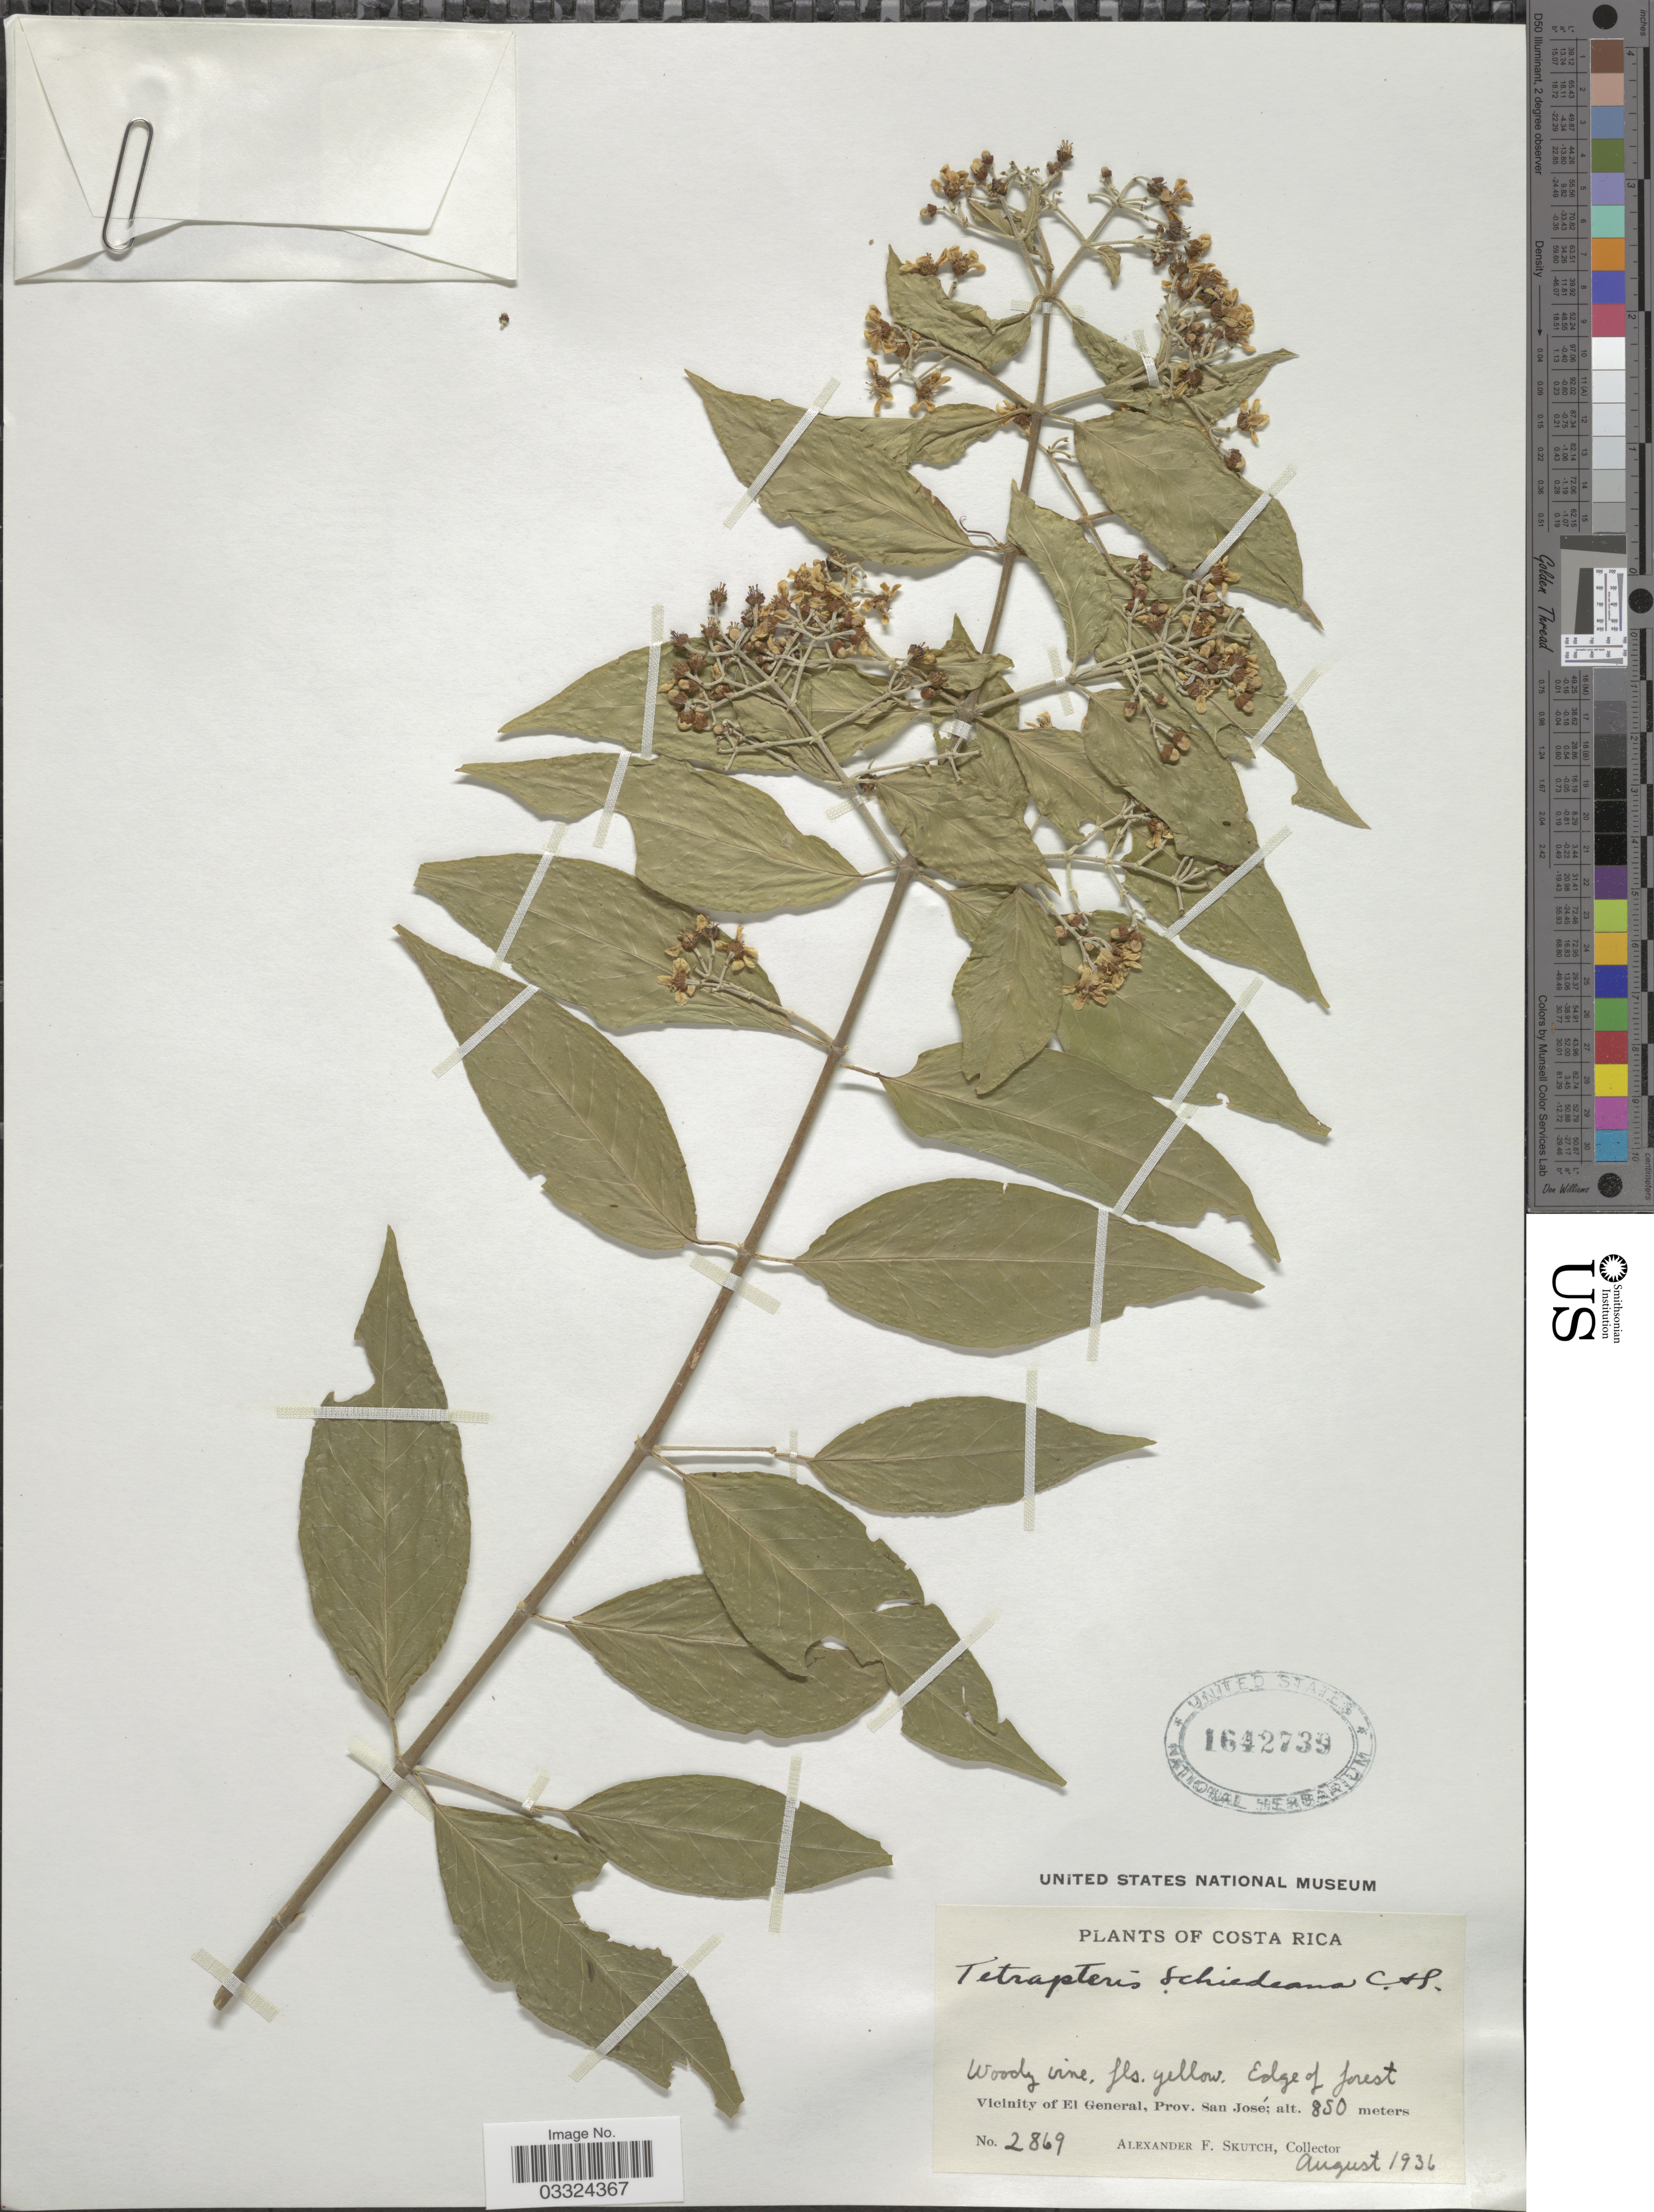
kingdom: Plantae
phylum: Tracheophyta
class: Magnoliopsida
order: Malpighiales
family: Malpighiaceae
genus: Tetrapterys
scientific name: Tetrapterys schiedeana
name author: Schltdl. & Cham.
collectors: A. F. Skutch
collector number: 2869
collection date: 1936-08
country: Costa Rica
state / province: San José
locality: Vicinity of El General.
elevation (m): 850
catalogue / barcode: US 1642739